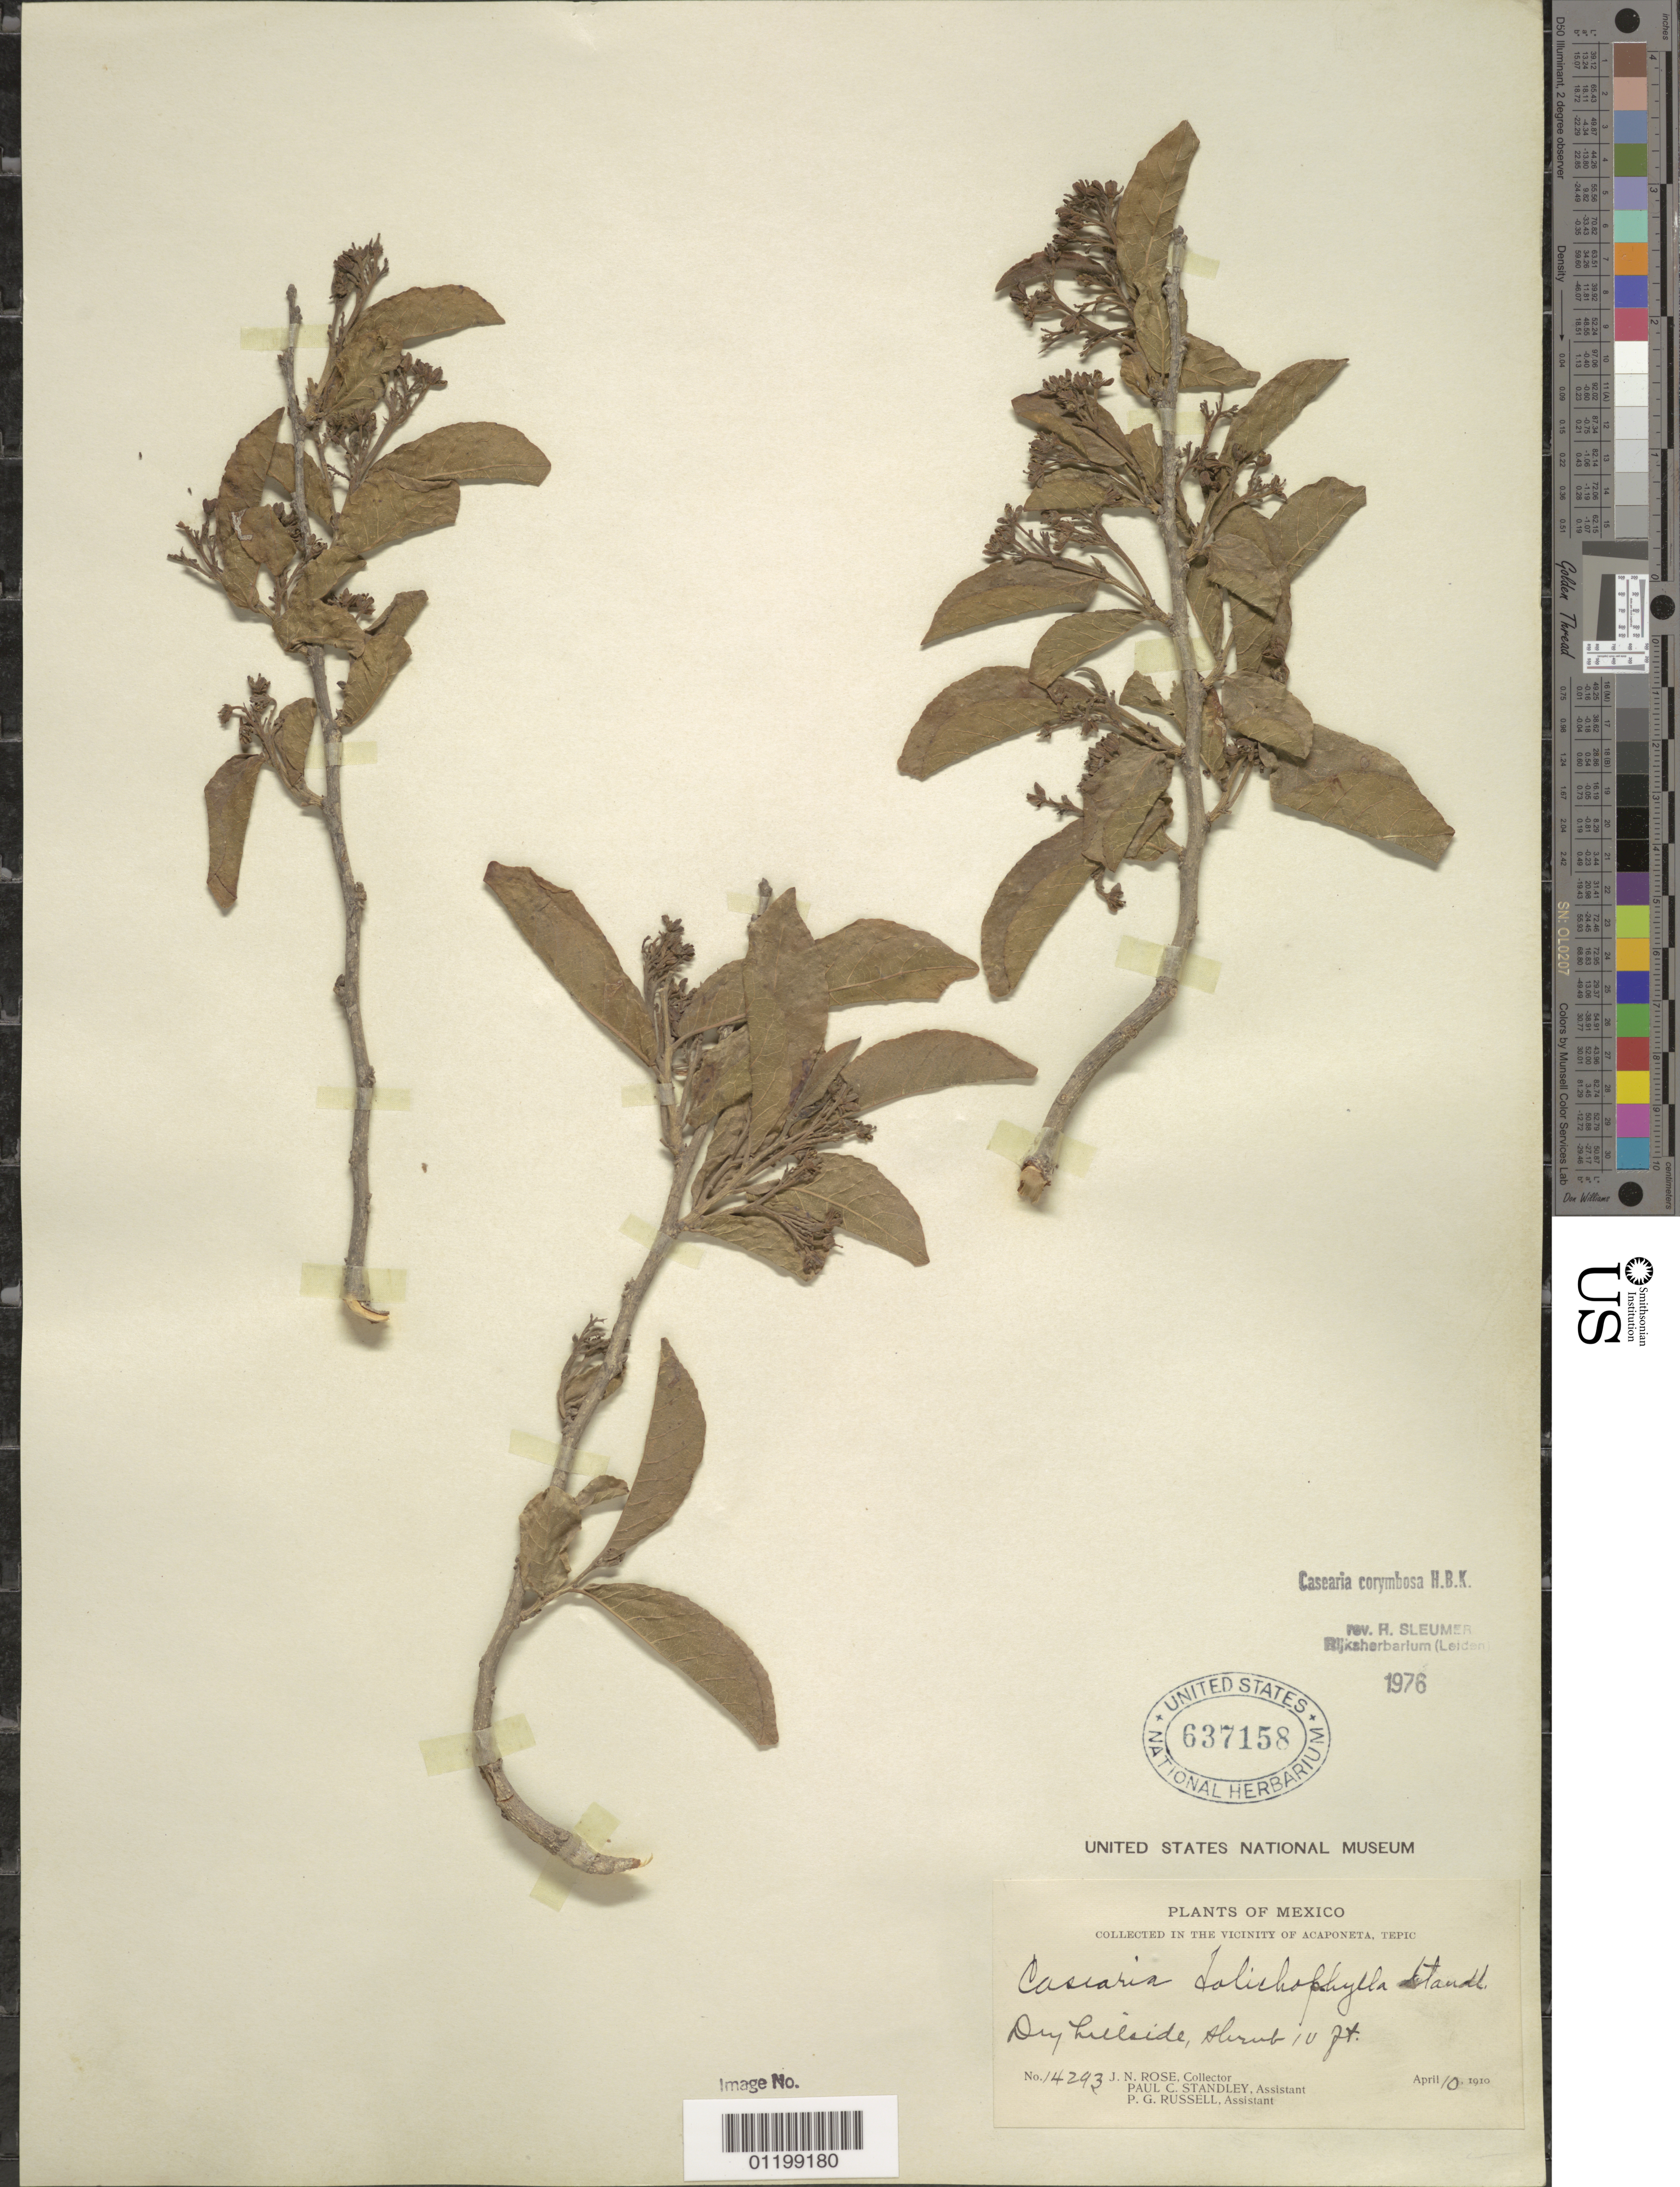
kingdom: Plantae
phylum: Tracheophyta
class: Magnoliopsida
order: Malpighiales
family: Salicaceae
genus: Casearia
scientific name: Casearia corymbosa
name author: Kunth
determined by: Sleumer, H. O.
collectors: J. N. Rose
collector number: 14293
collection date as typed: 10 Apr 1910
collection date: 1910-04-10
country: Mexico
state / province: Nayarit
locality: vicinity of Acaponeta, Tepic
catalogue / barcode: US 637158